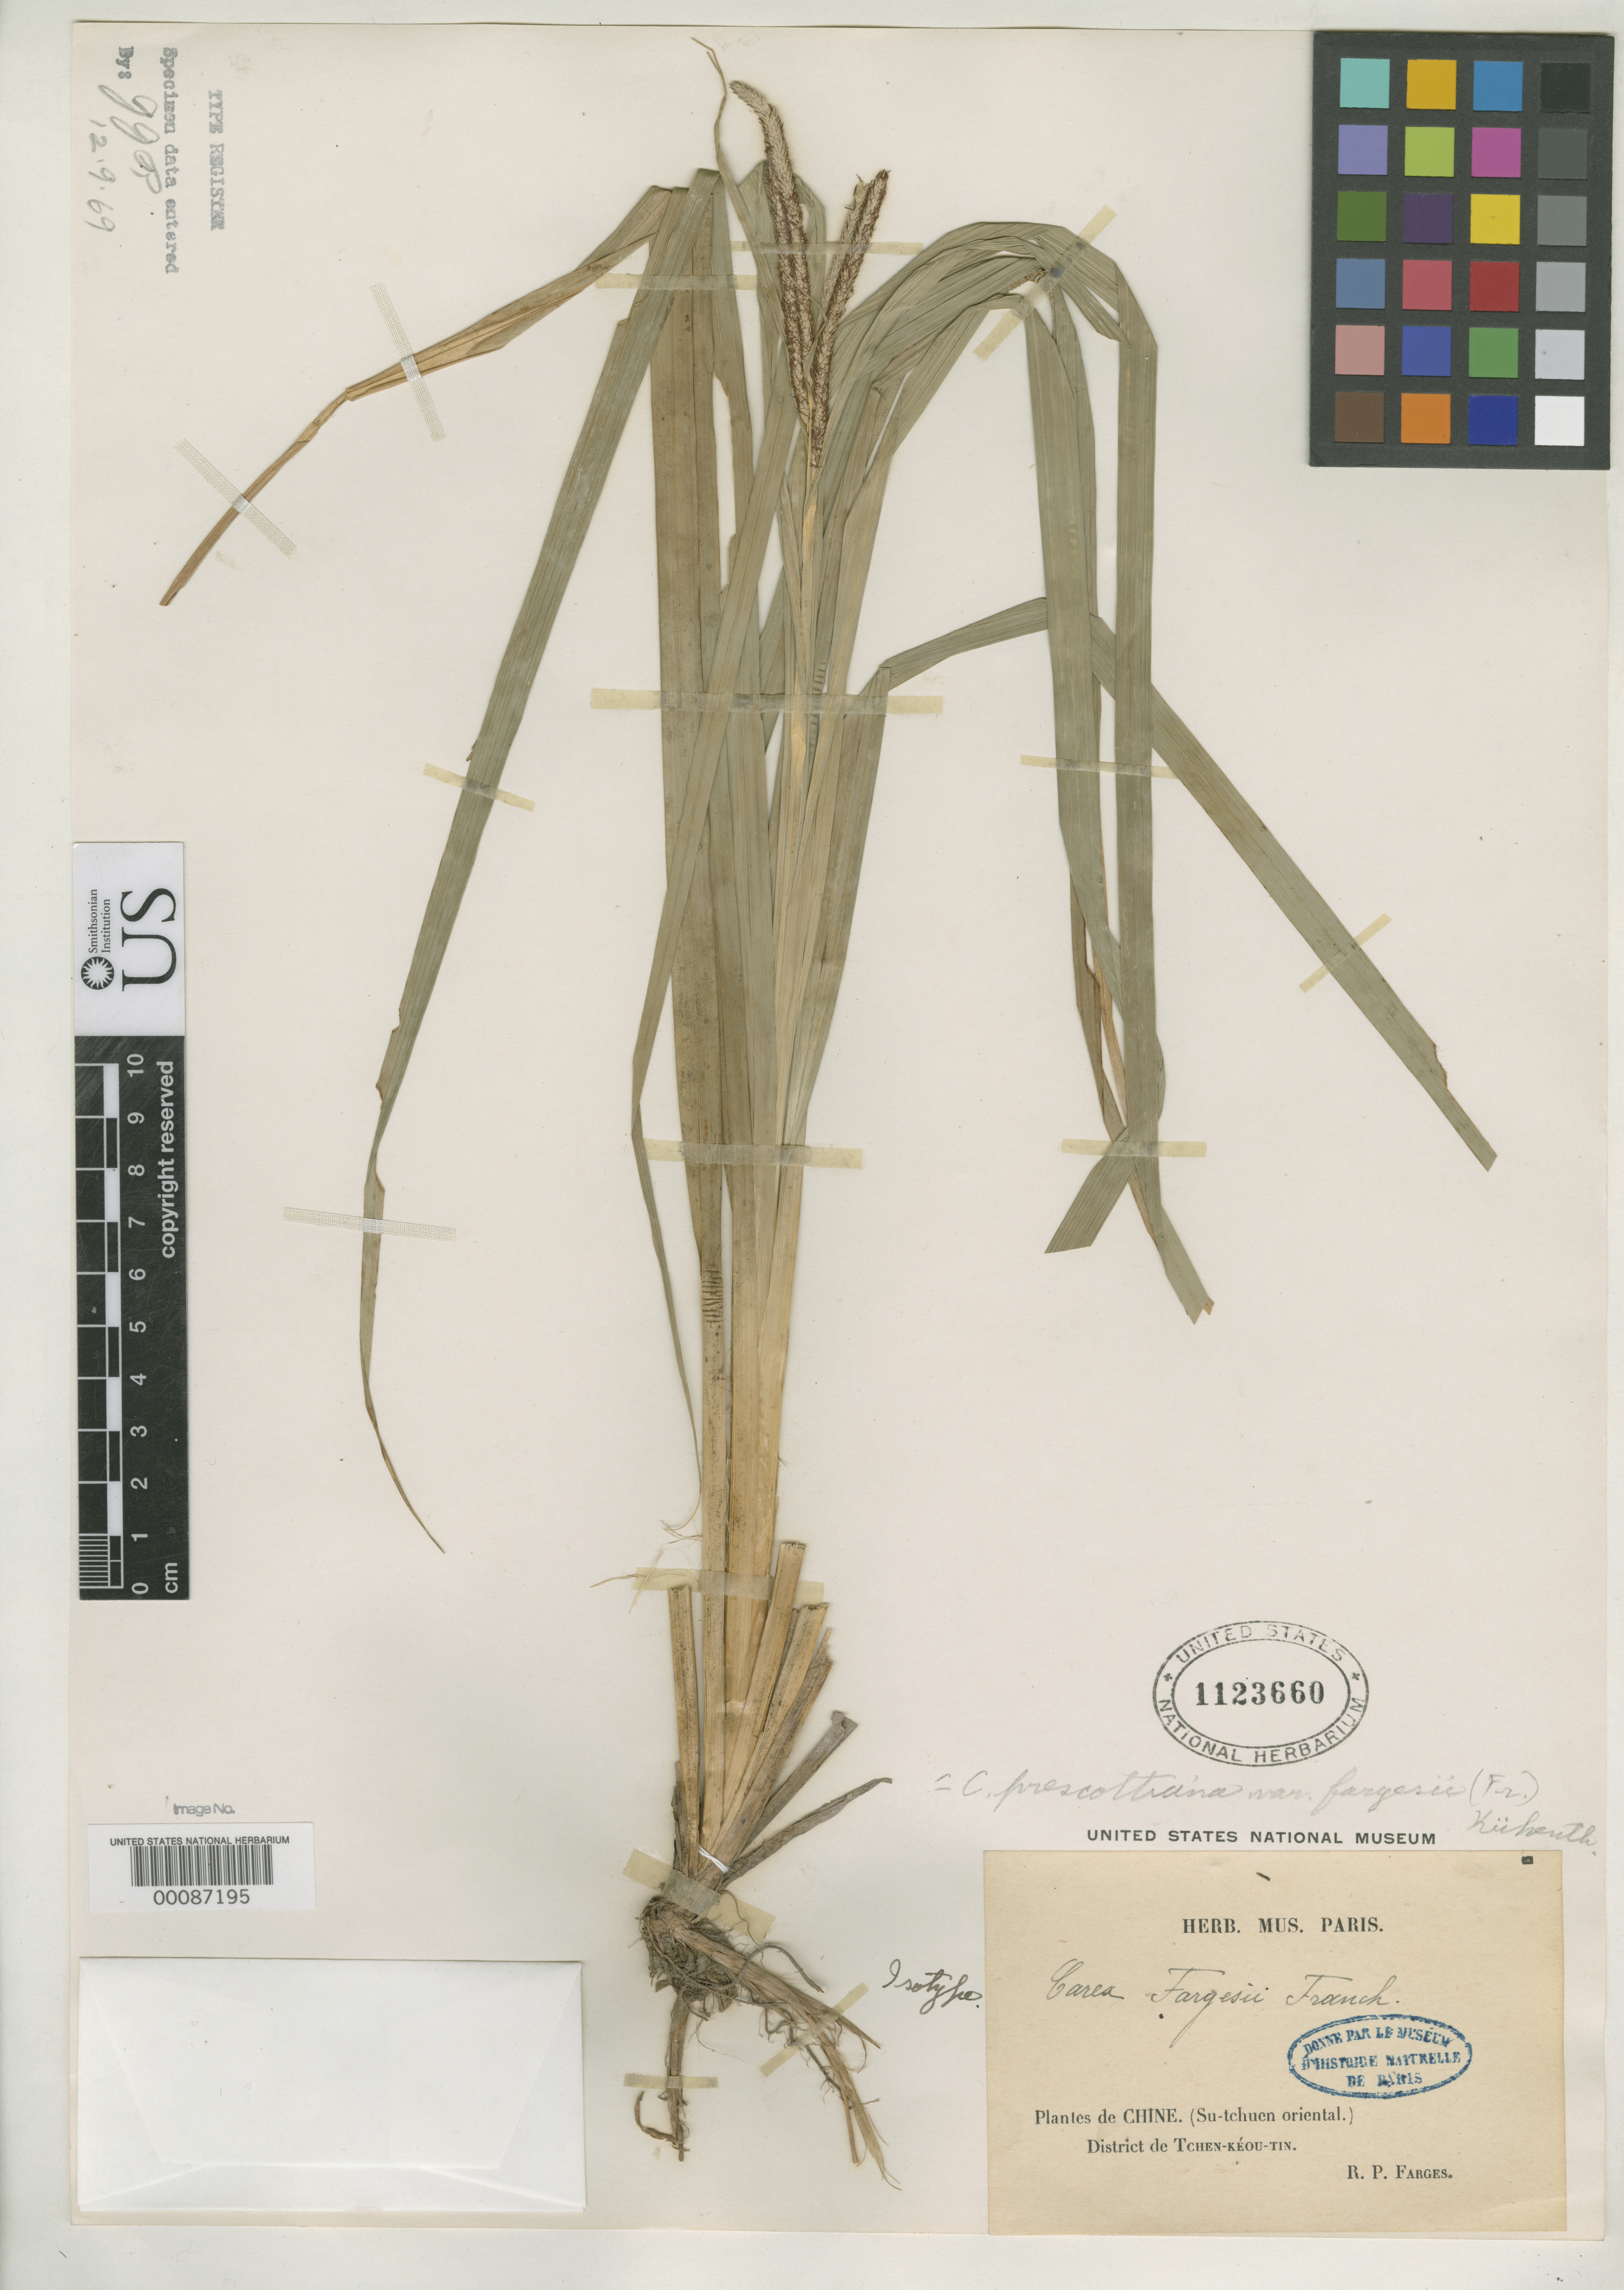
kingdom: Plantae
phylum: Tracheophyta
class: Liliopsida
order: Poales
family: Cyperaceae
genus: Carex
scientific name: Carex fargesii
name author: Franch.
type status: Isotype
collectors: P. G. Farges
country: China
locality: Tchen-keou-tin District.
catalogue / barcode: US 1123660